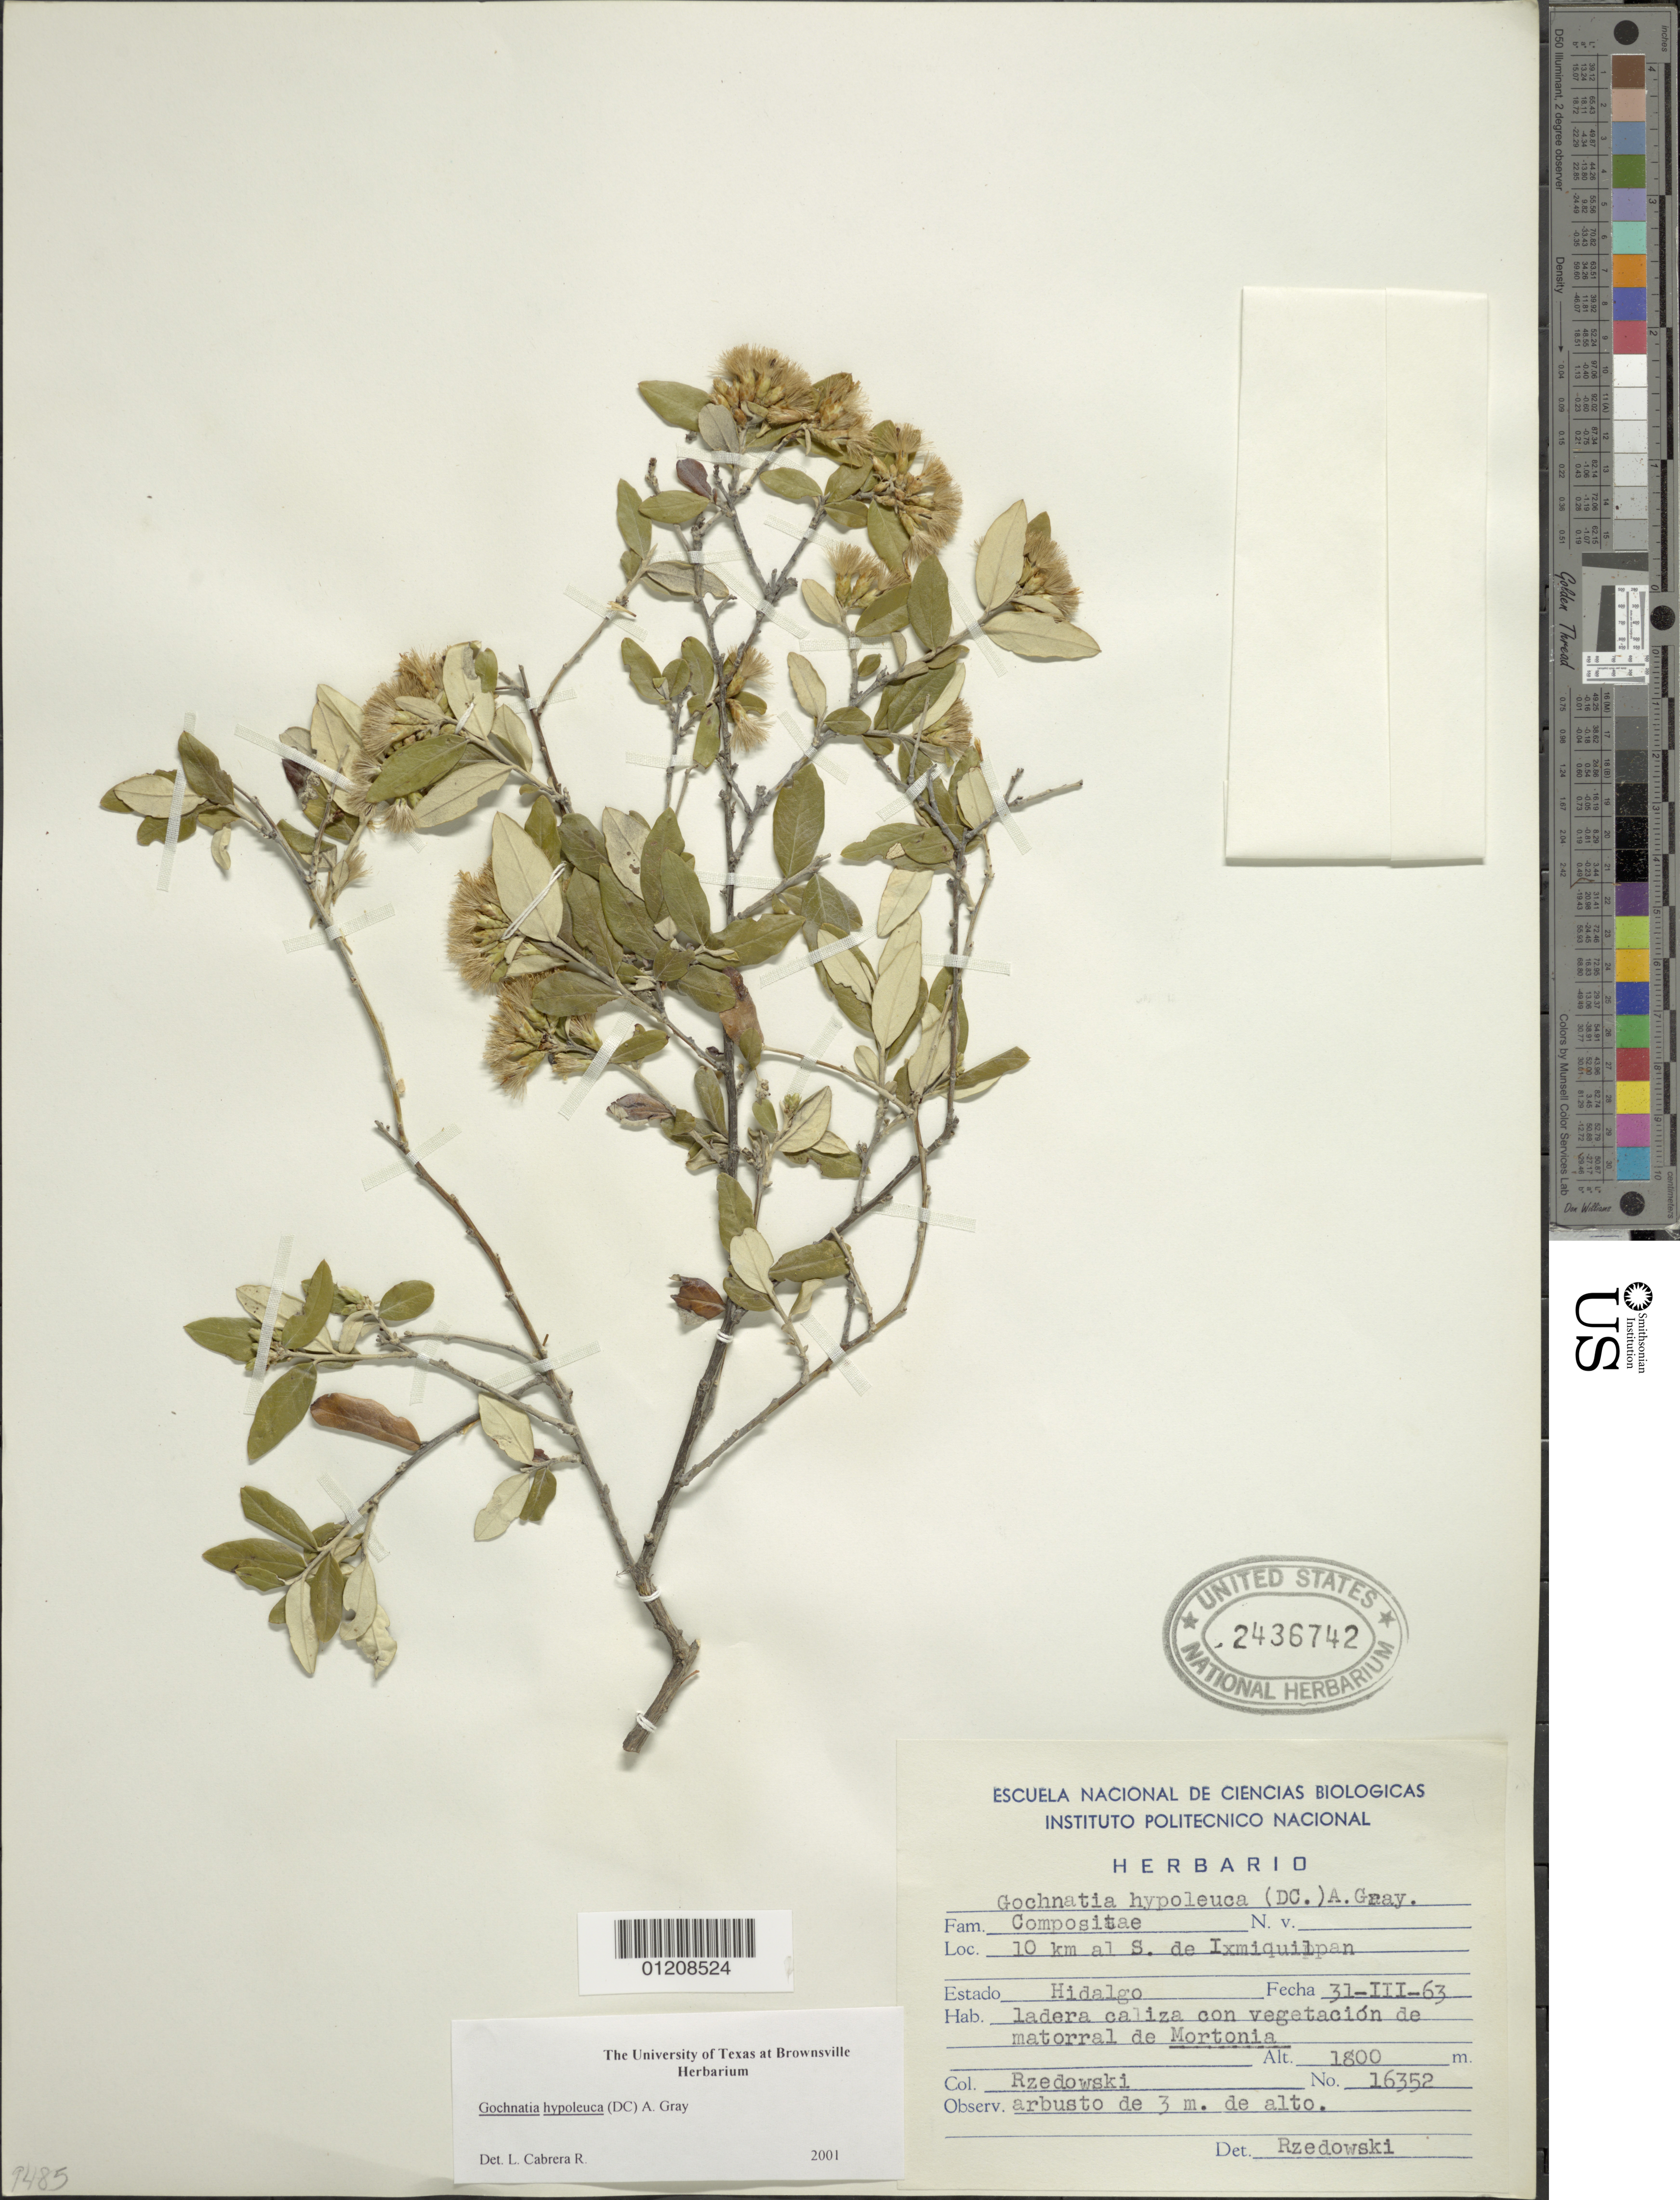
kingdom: Plantae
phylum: Tracheophyta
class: Magnoliopsida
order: Asterales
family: Asteraceae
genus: Nahuatlea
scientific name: Nahuatlea hypoleuca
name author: (DC.) V.A. Funk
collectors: Rzedowski, --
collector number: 16352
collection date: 1963-03-31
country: Mexico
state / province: Hidalgo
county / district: Ixmiquilpan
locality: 10 km al S. de Ixmiquilpan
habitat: ladera caliza con vegetación de matorral de Mortonia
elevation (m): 1800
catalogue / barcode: US 2436742